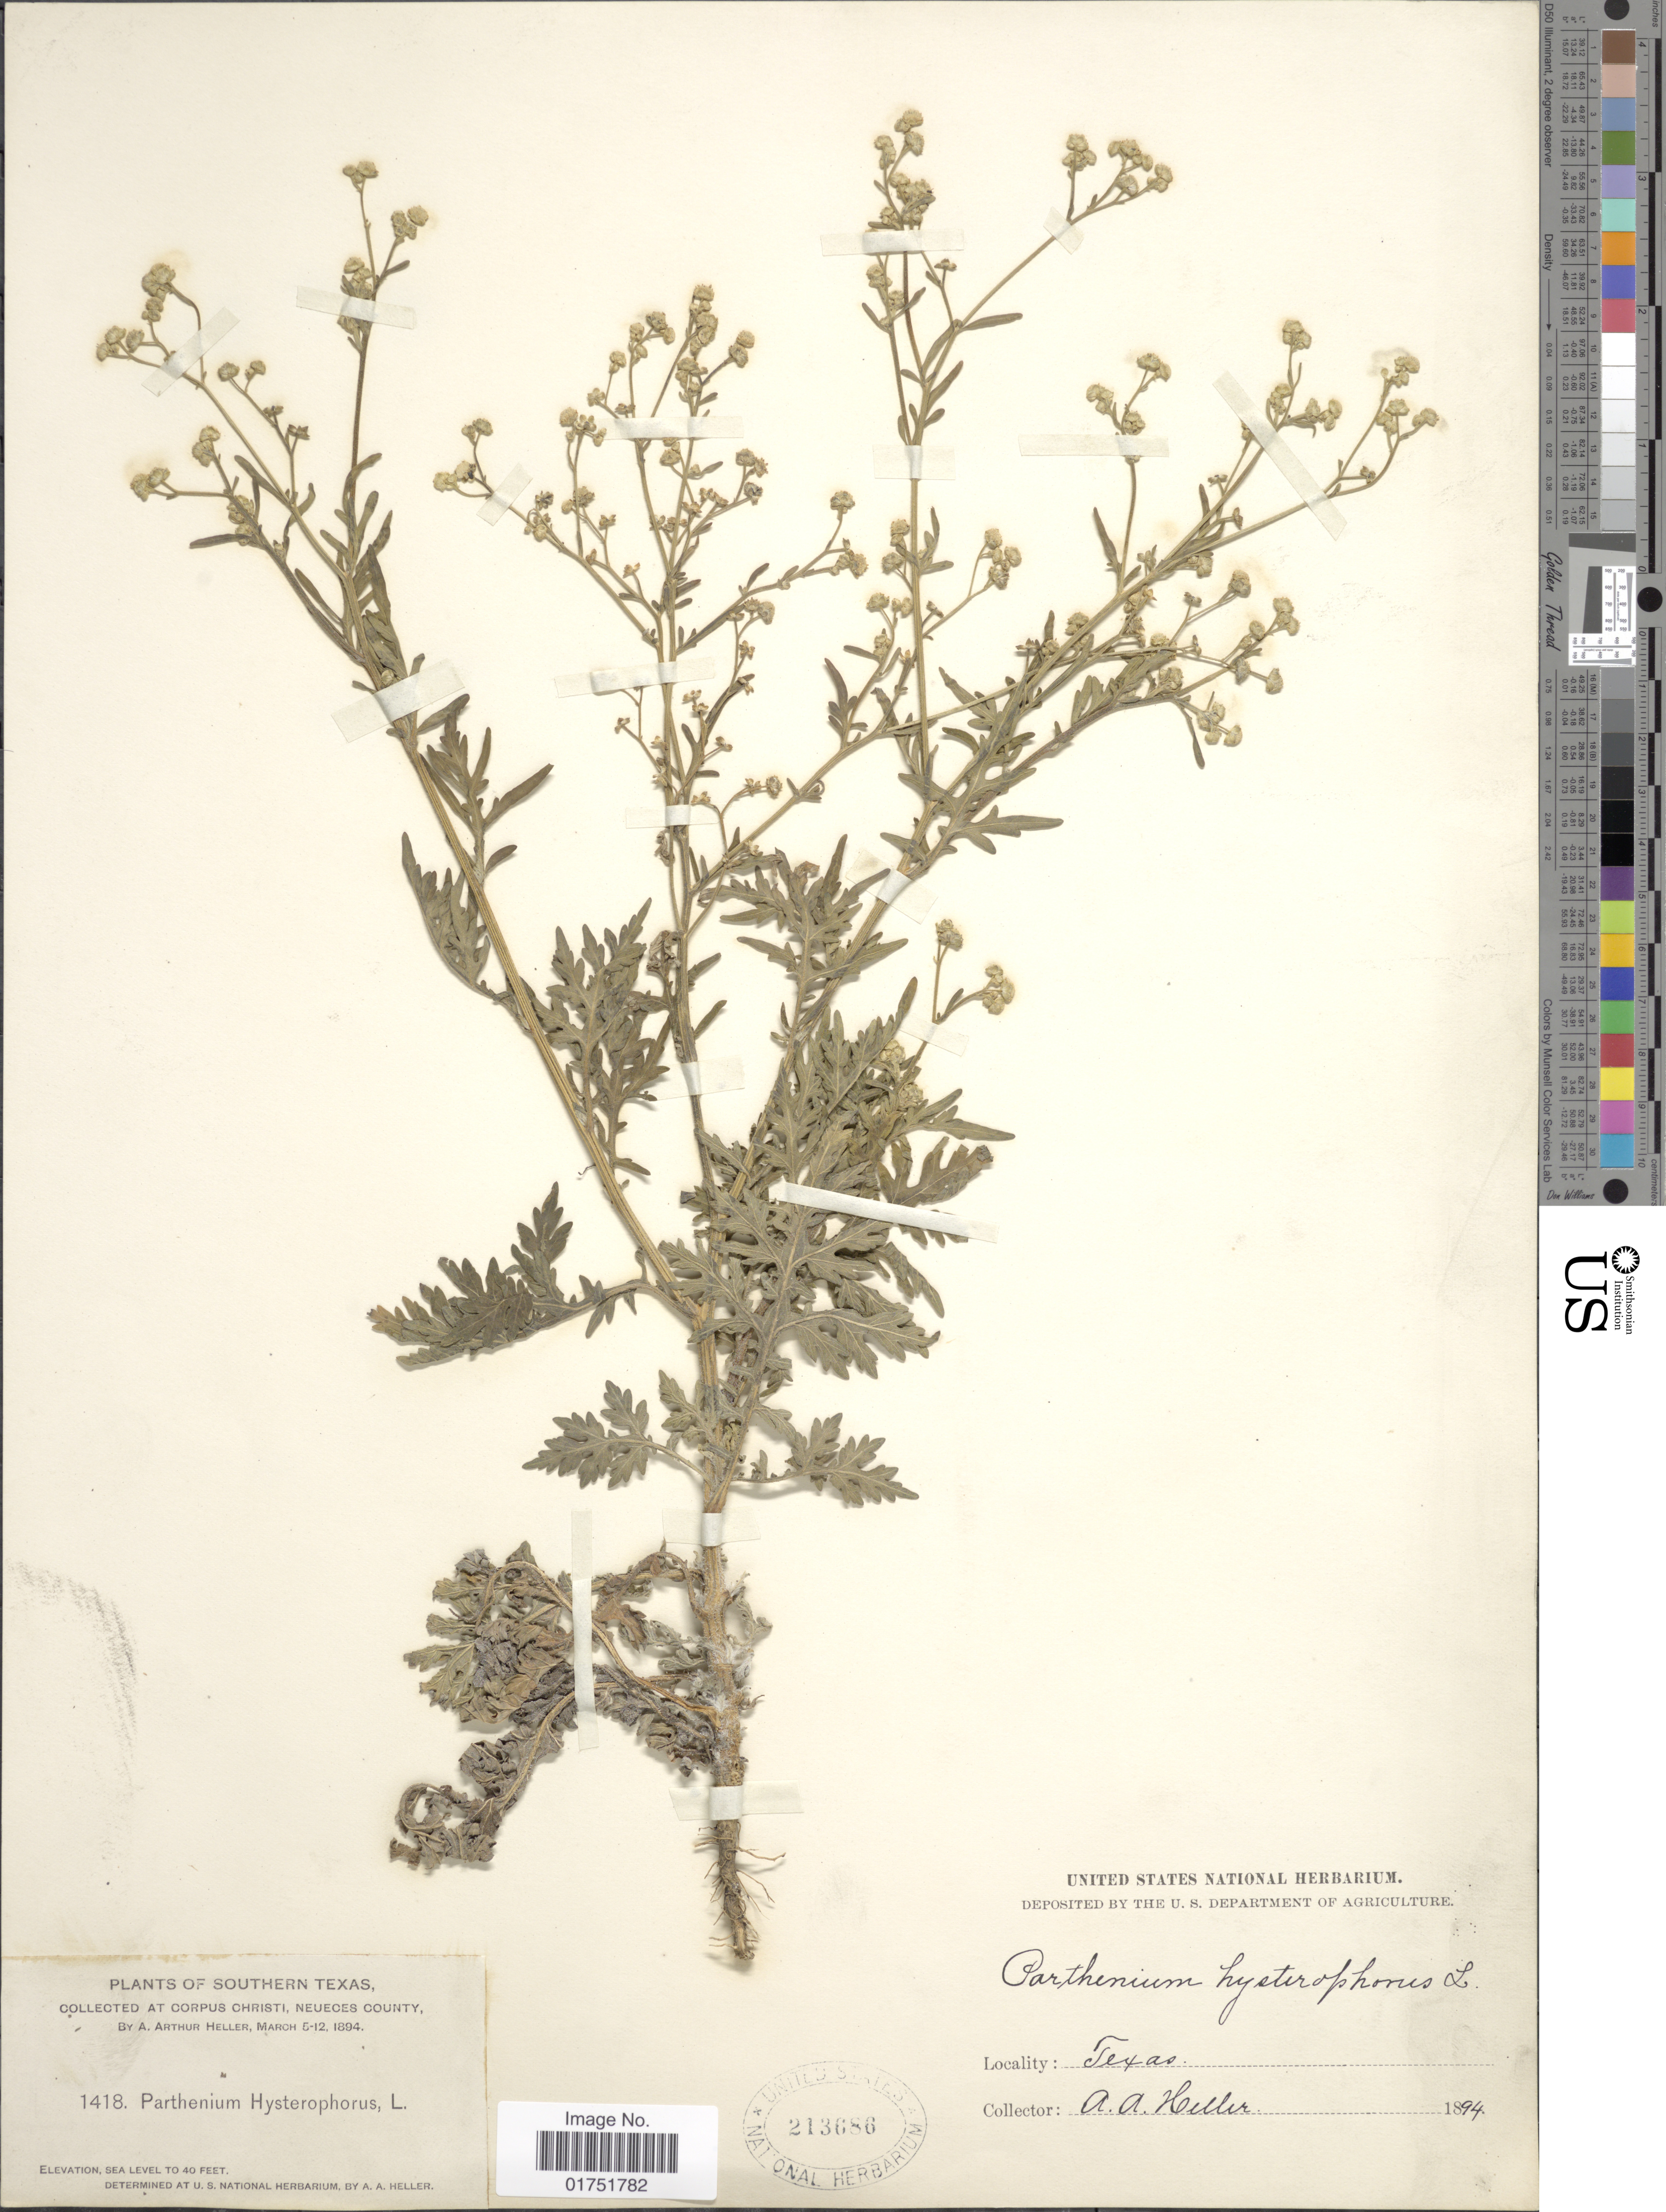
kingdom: Plantae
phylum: Tracheophyta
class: Magnoliopsida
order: Asterales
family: Asteraceae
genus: Parthenium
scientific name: Parthenium hysterophorus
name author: L.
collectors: A. A. Heller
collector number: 1418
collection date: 1894-03-05/1894-03-12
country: United States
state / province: Texas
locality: Southern Texas, Corpus Christi, Neueces County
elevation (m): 12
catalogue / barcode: US 213686